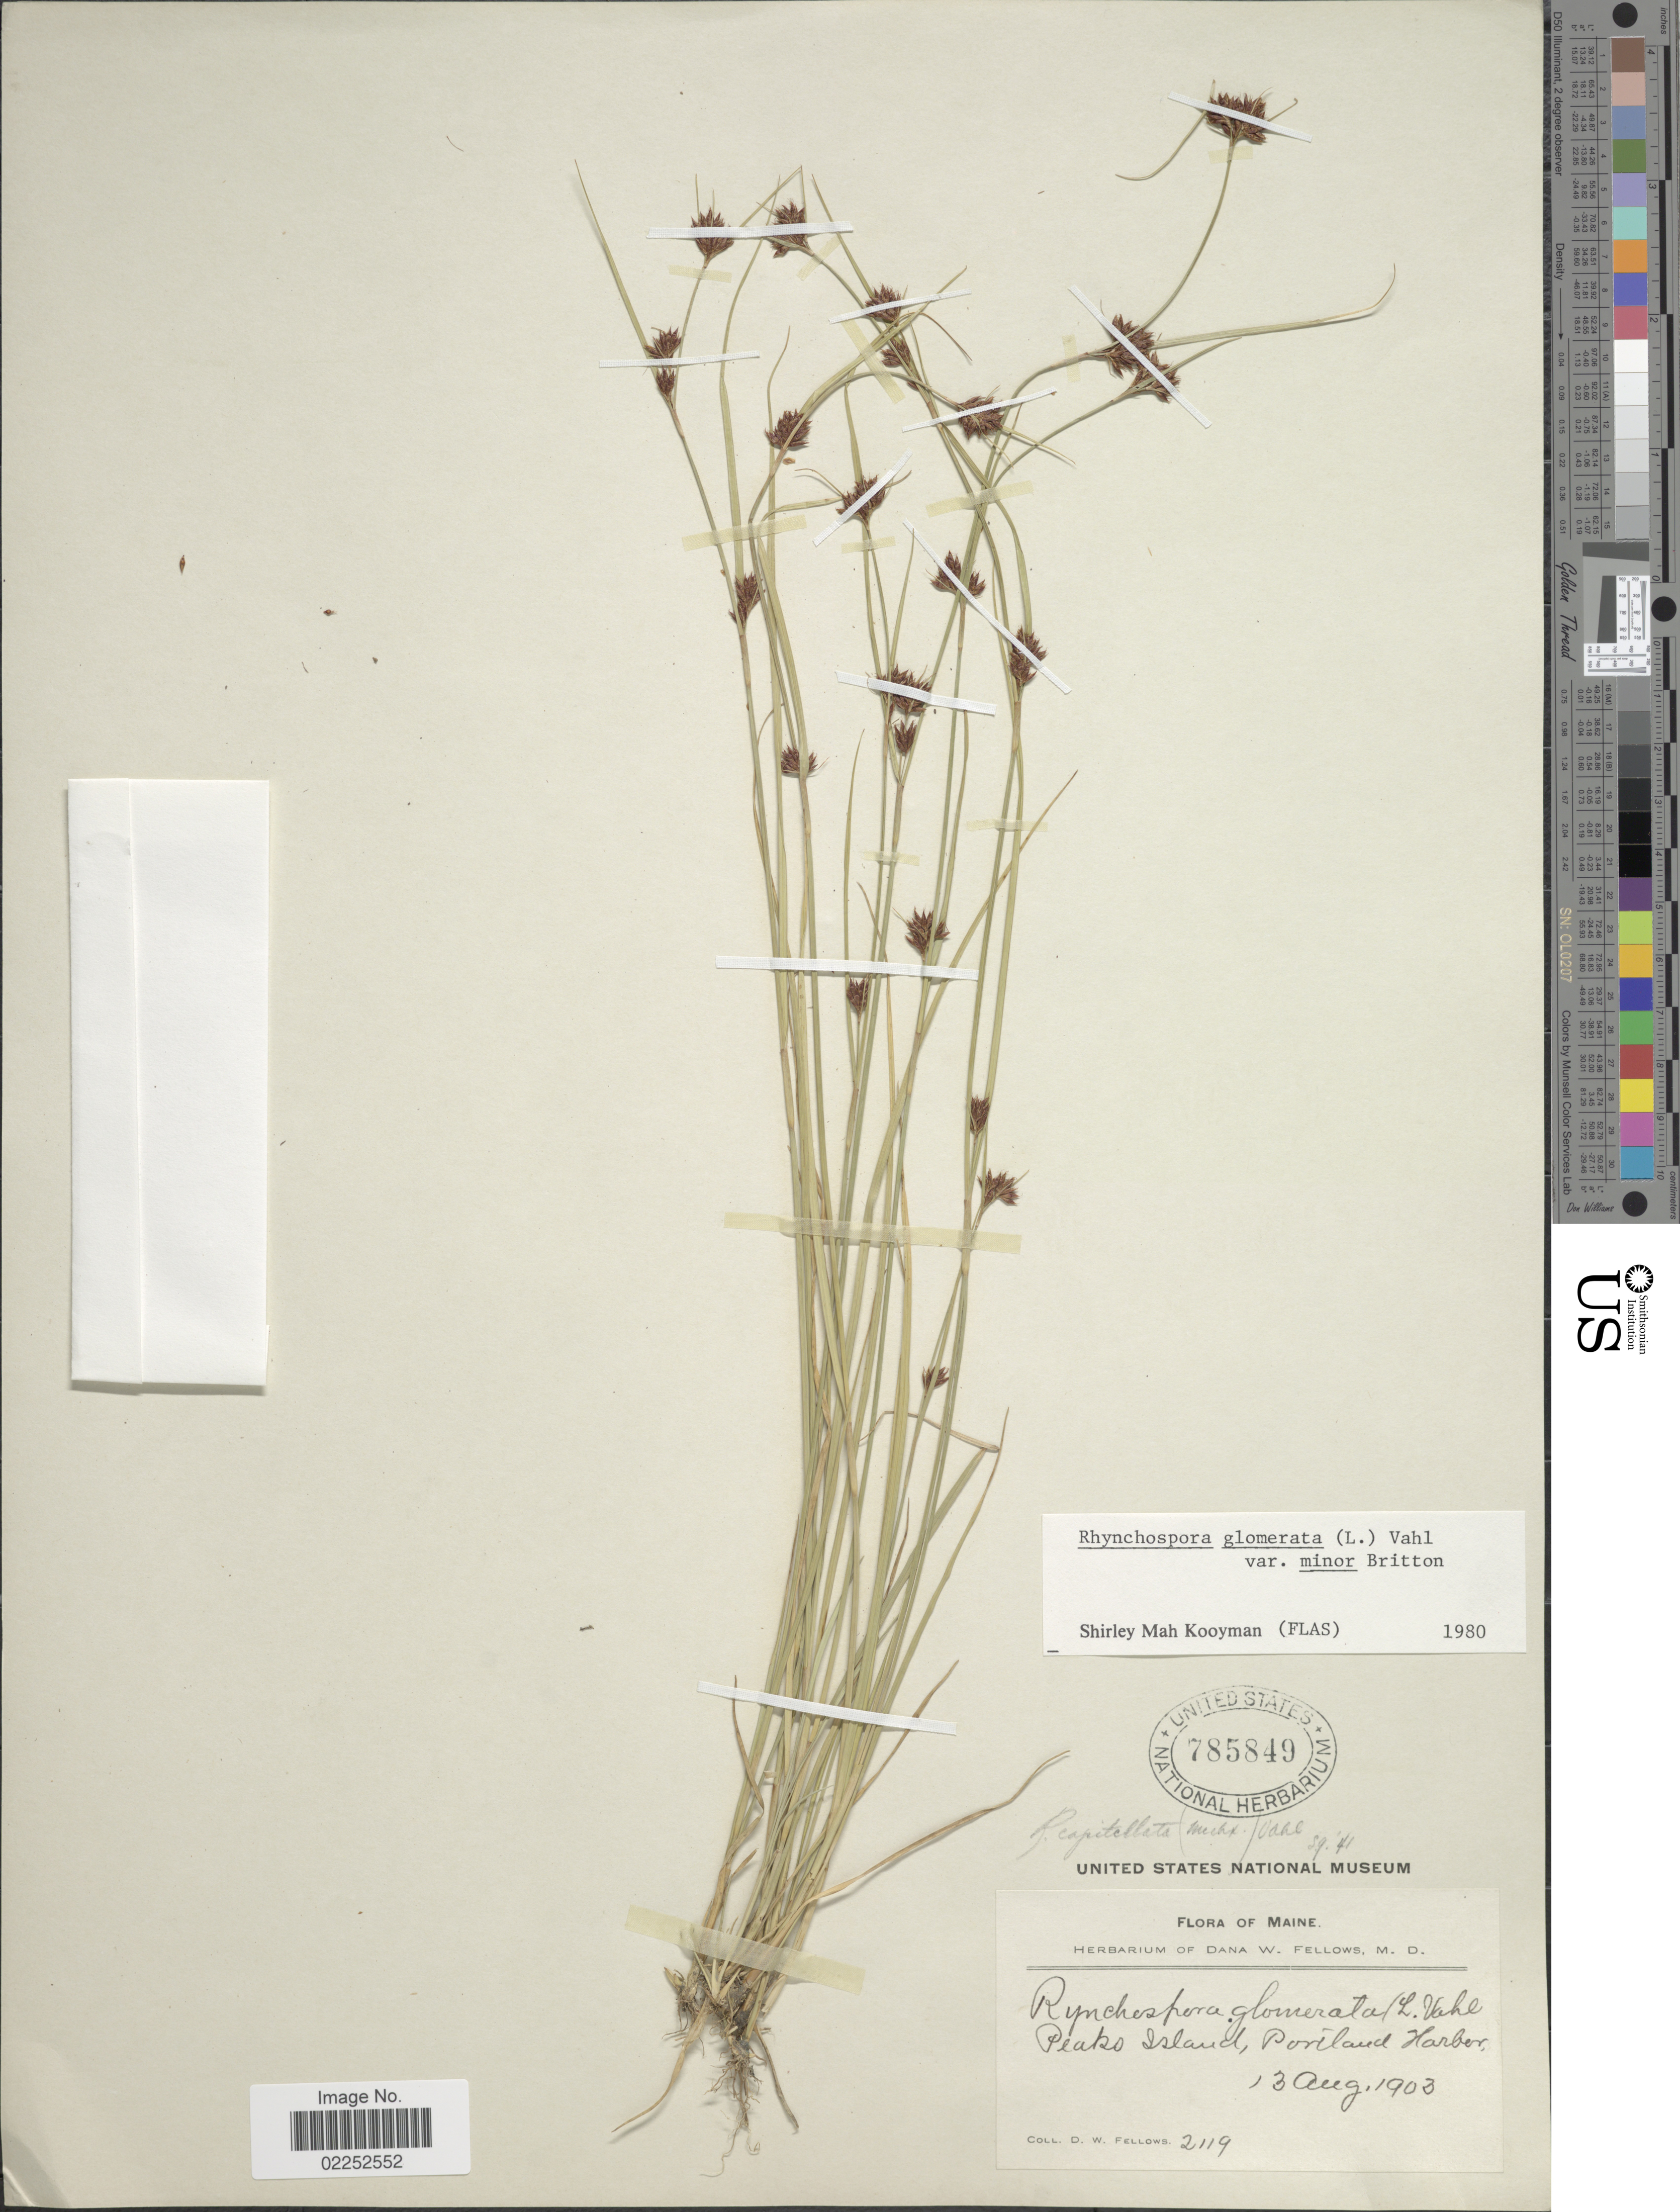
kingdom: Plantae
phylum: Tracheophyta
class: Liliopsida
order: Poales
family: Cyperaceae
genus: Rhynchospora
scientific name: Rhynchospora capitellata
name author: (Michx.) Vahl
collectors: D. W. Fellows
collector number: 2119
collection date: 1903-08-13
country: United States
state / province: Maine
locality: Peaks Island, Portland Harbor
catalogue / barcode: US 785849